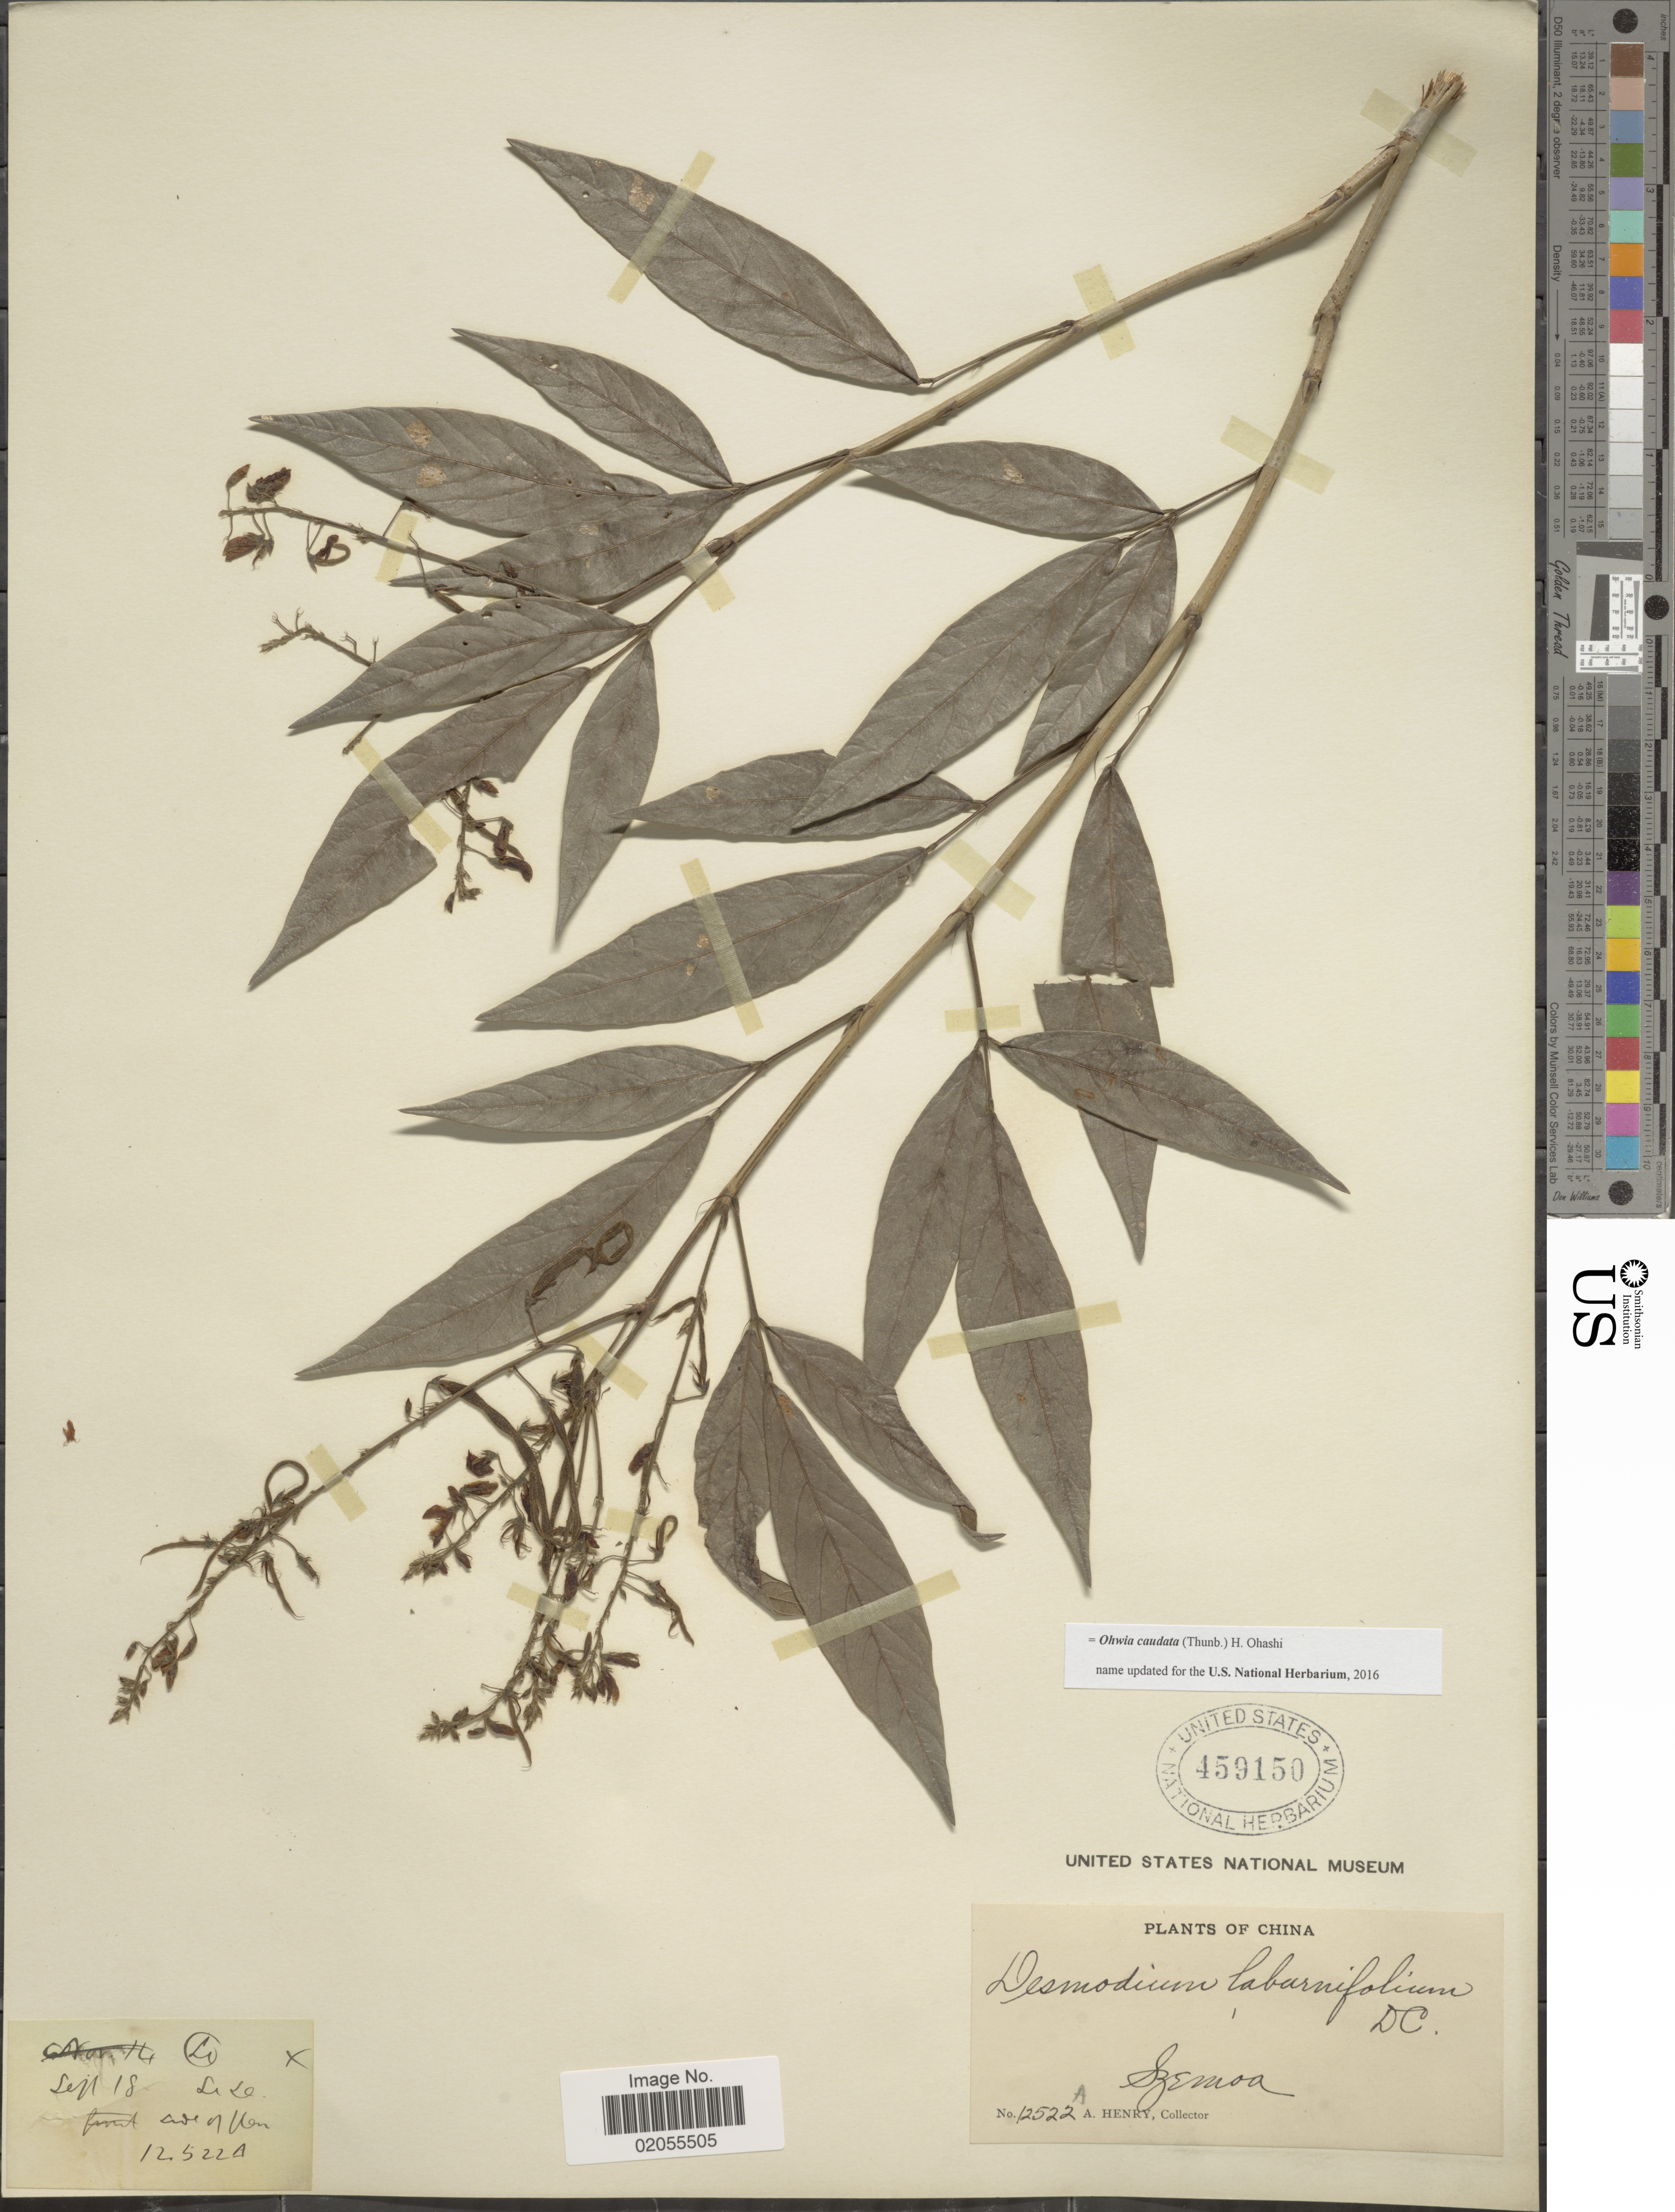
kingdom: Plantae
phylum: Tracheophyta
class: Magnoliopsida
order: Fabales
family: Fabaceae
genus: Ohwia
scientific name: Ohwia caudata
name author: (Thunb.) H. Ohashi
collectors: A. Henry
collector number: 12522 A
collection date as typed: Transcribed d/m/y: /9/18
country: China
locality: Szemoa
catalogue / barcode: US 459150